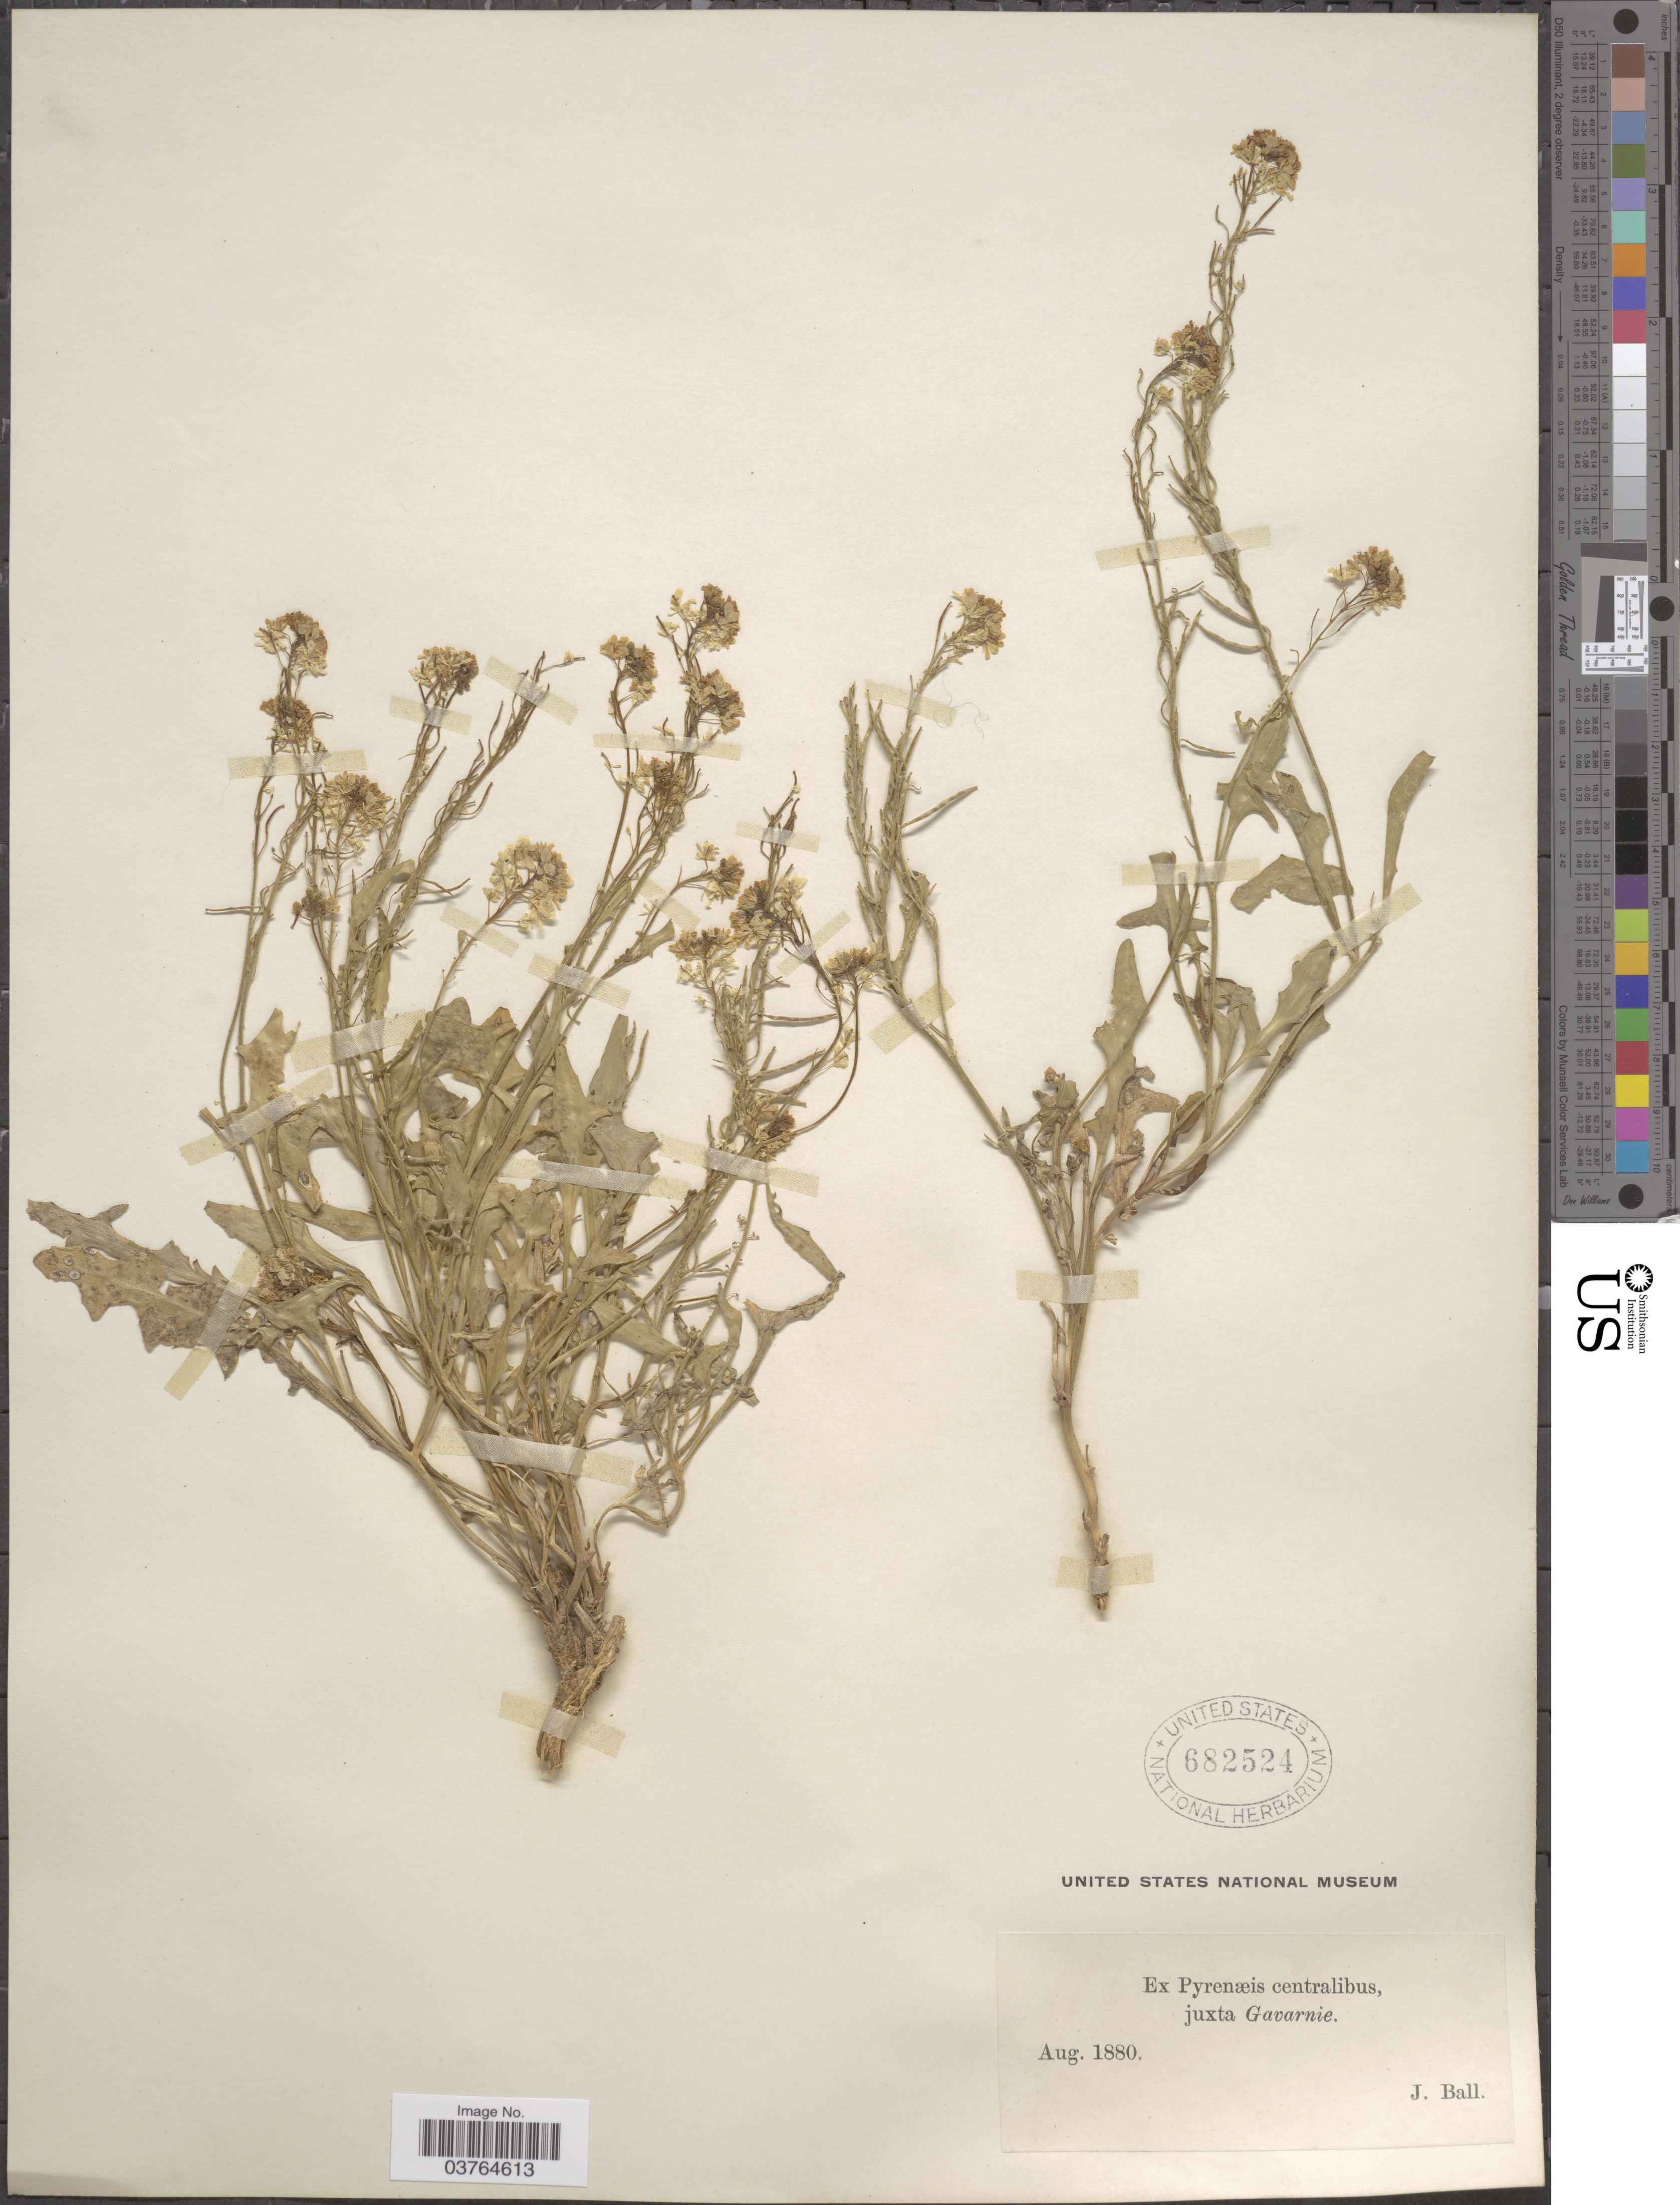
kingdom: Plantae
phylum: Tracheophyta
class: Magnoliopsida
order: Brassicales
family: Brassicaceae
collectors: J. Ball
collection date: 1880-08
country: France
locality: Ex Pyrenæis centralibus, juxta Gavarnie.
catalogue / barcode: US 682524